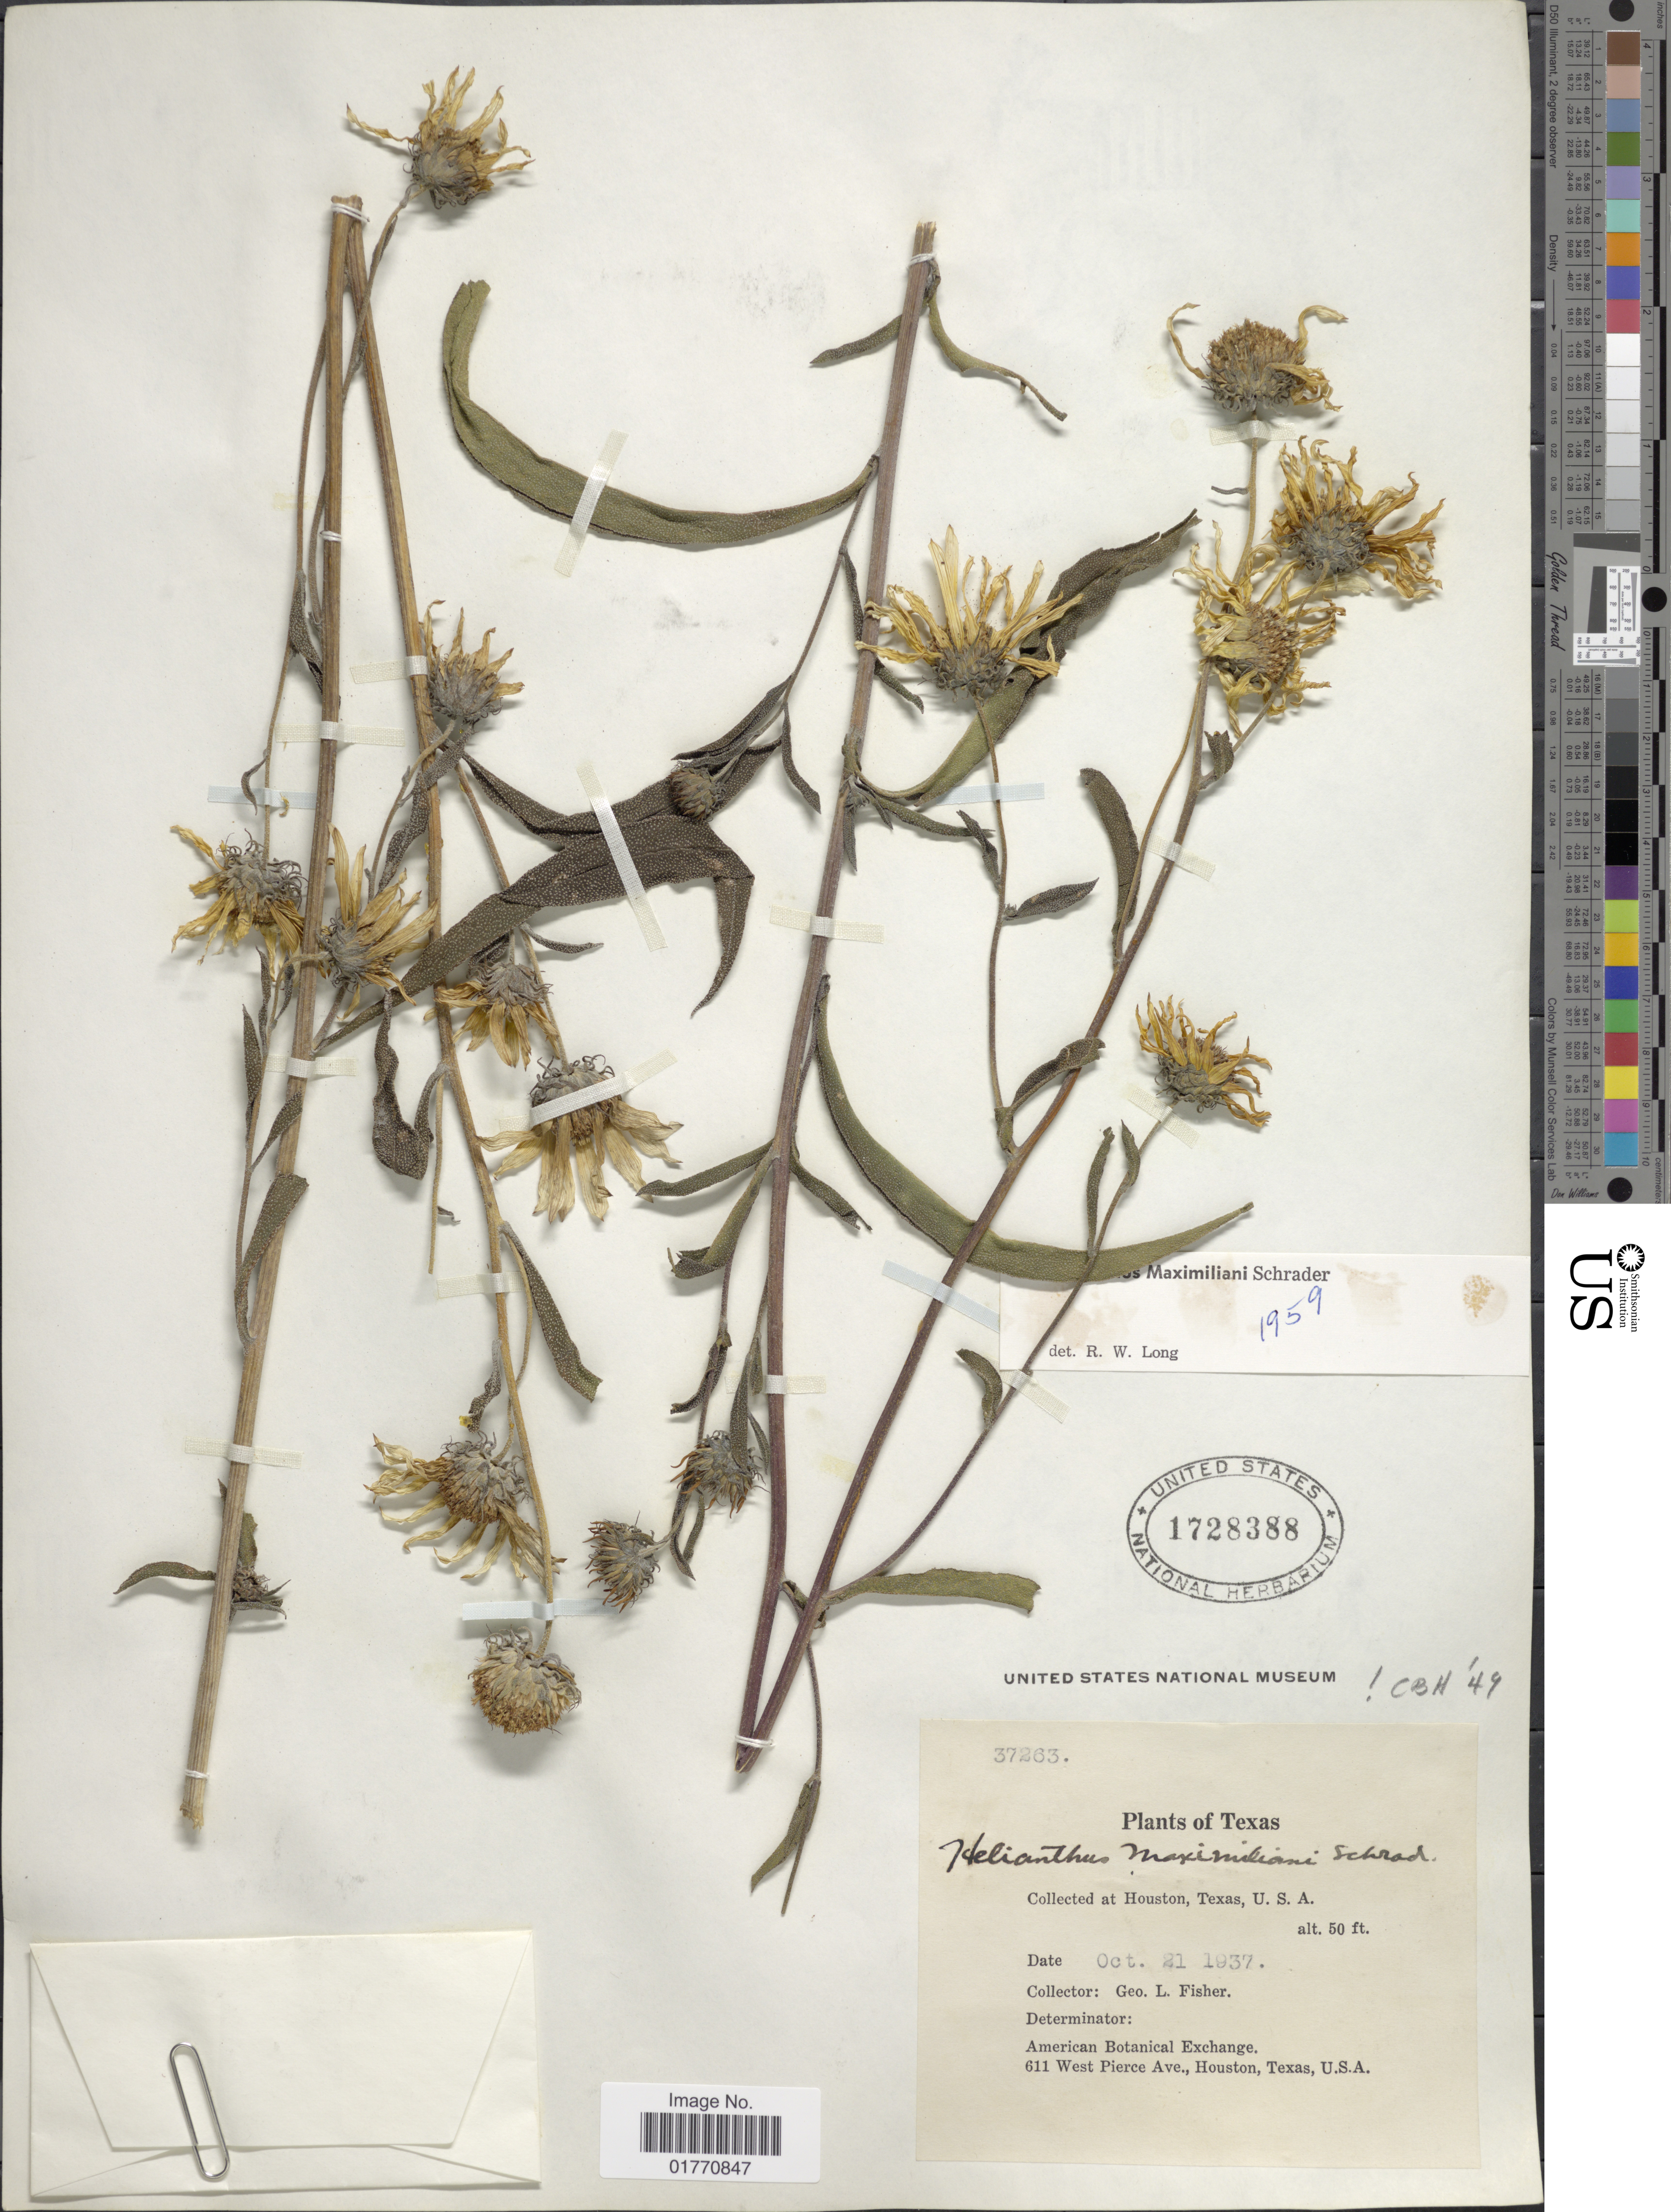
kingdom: Plantae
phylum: Tracheophyta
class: Magnoliopsida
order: Asterales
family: Asteraceae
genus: Helianthus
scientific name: Helianthus maximiliani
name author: Schrad.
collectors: G. L. Fisher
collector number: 37263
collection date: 1937-10-21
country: United States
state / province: Texas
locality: Houston.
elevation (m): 15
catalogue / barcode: US 1728388